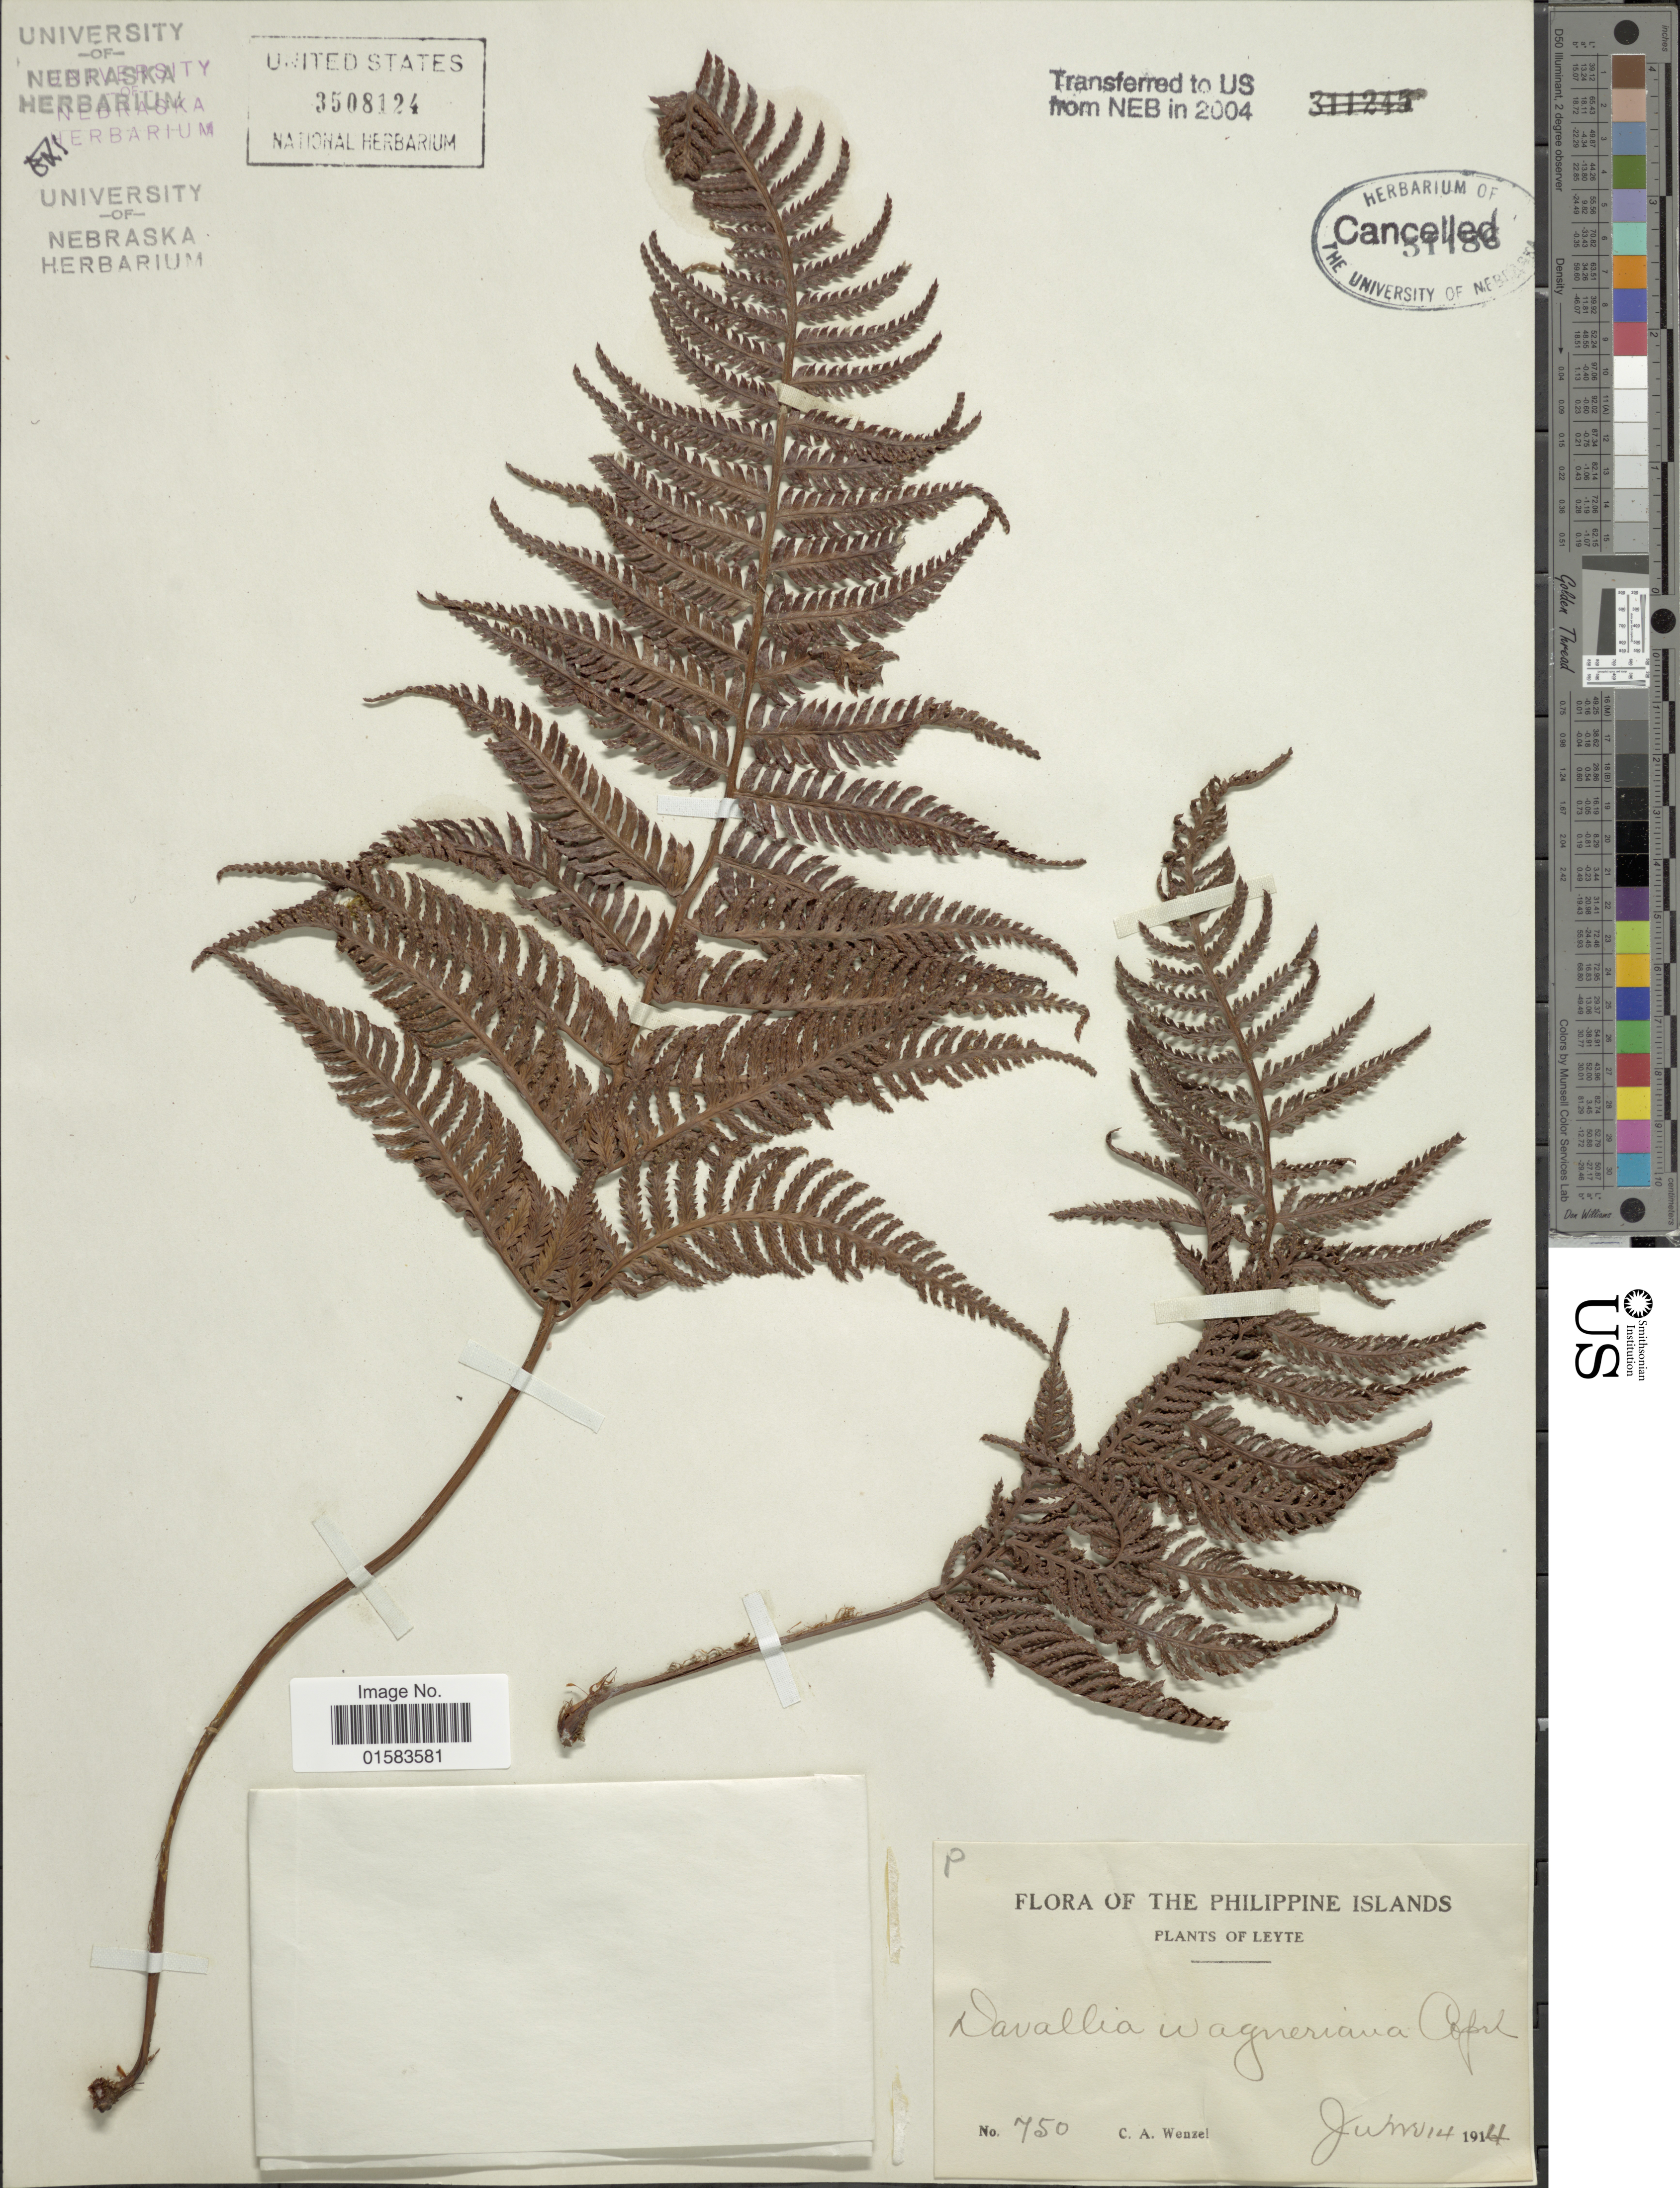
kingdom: Plantae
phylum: Tracheophyta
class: Polypodiopsida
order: Polypodiales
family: Davalliaceae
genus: Davallia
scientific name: Davallia wagneriana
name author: Copel.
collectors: C. Wenzel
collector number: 750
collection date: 1914-06-14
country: Philippines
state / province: Eastern Visayas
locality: Leyte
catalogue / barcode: US 3508124